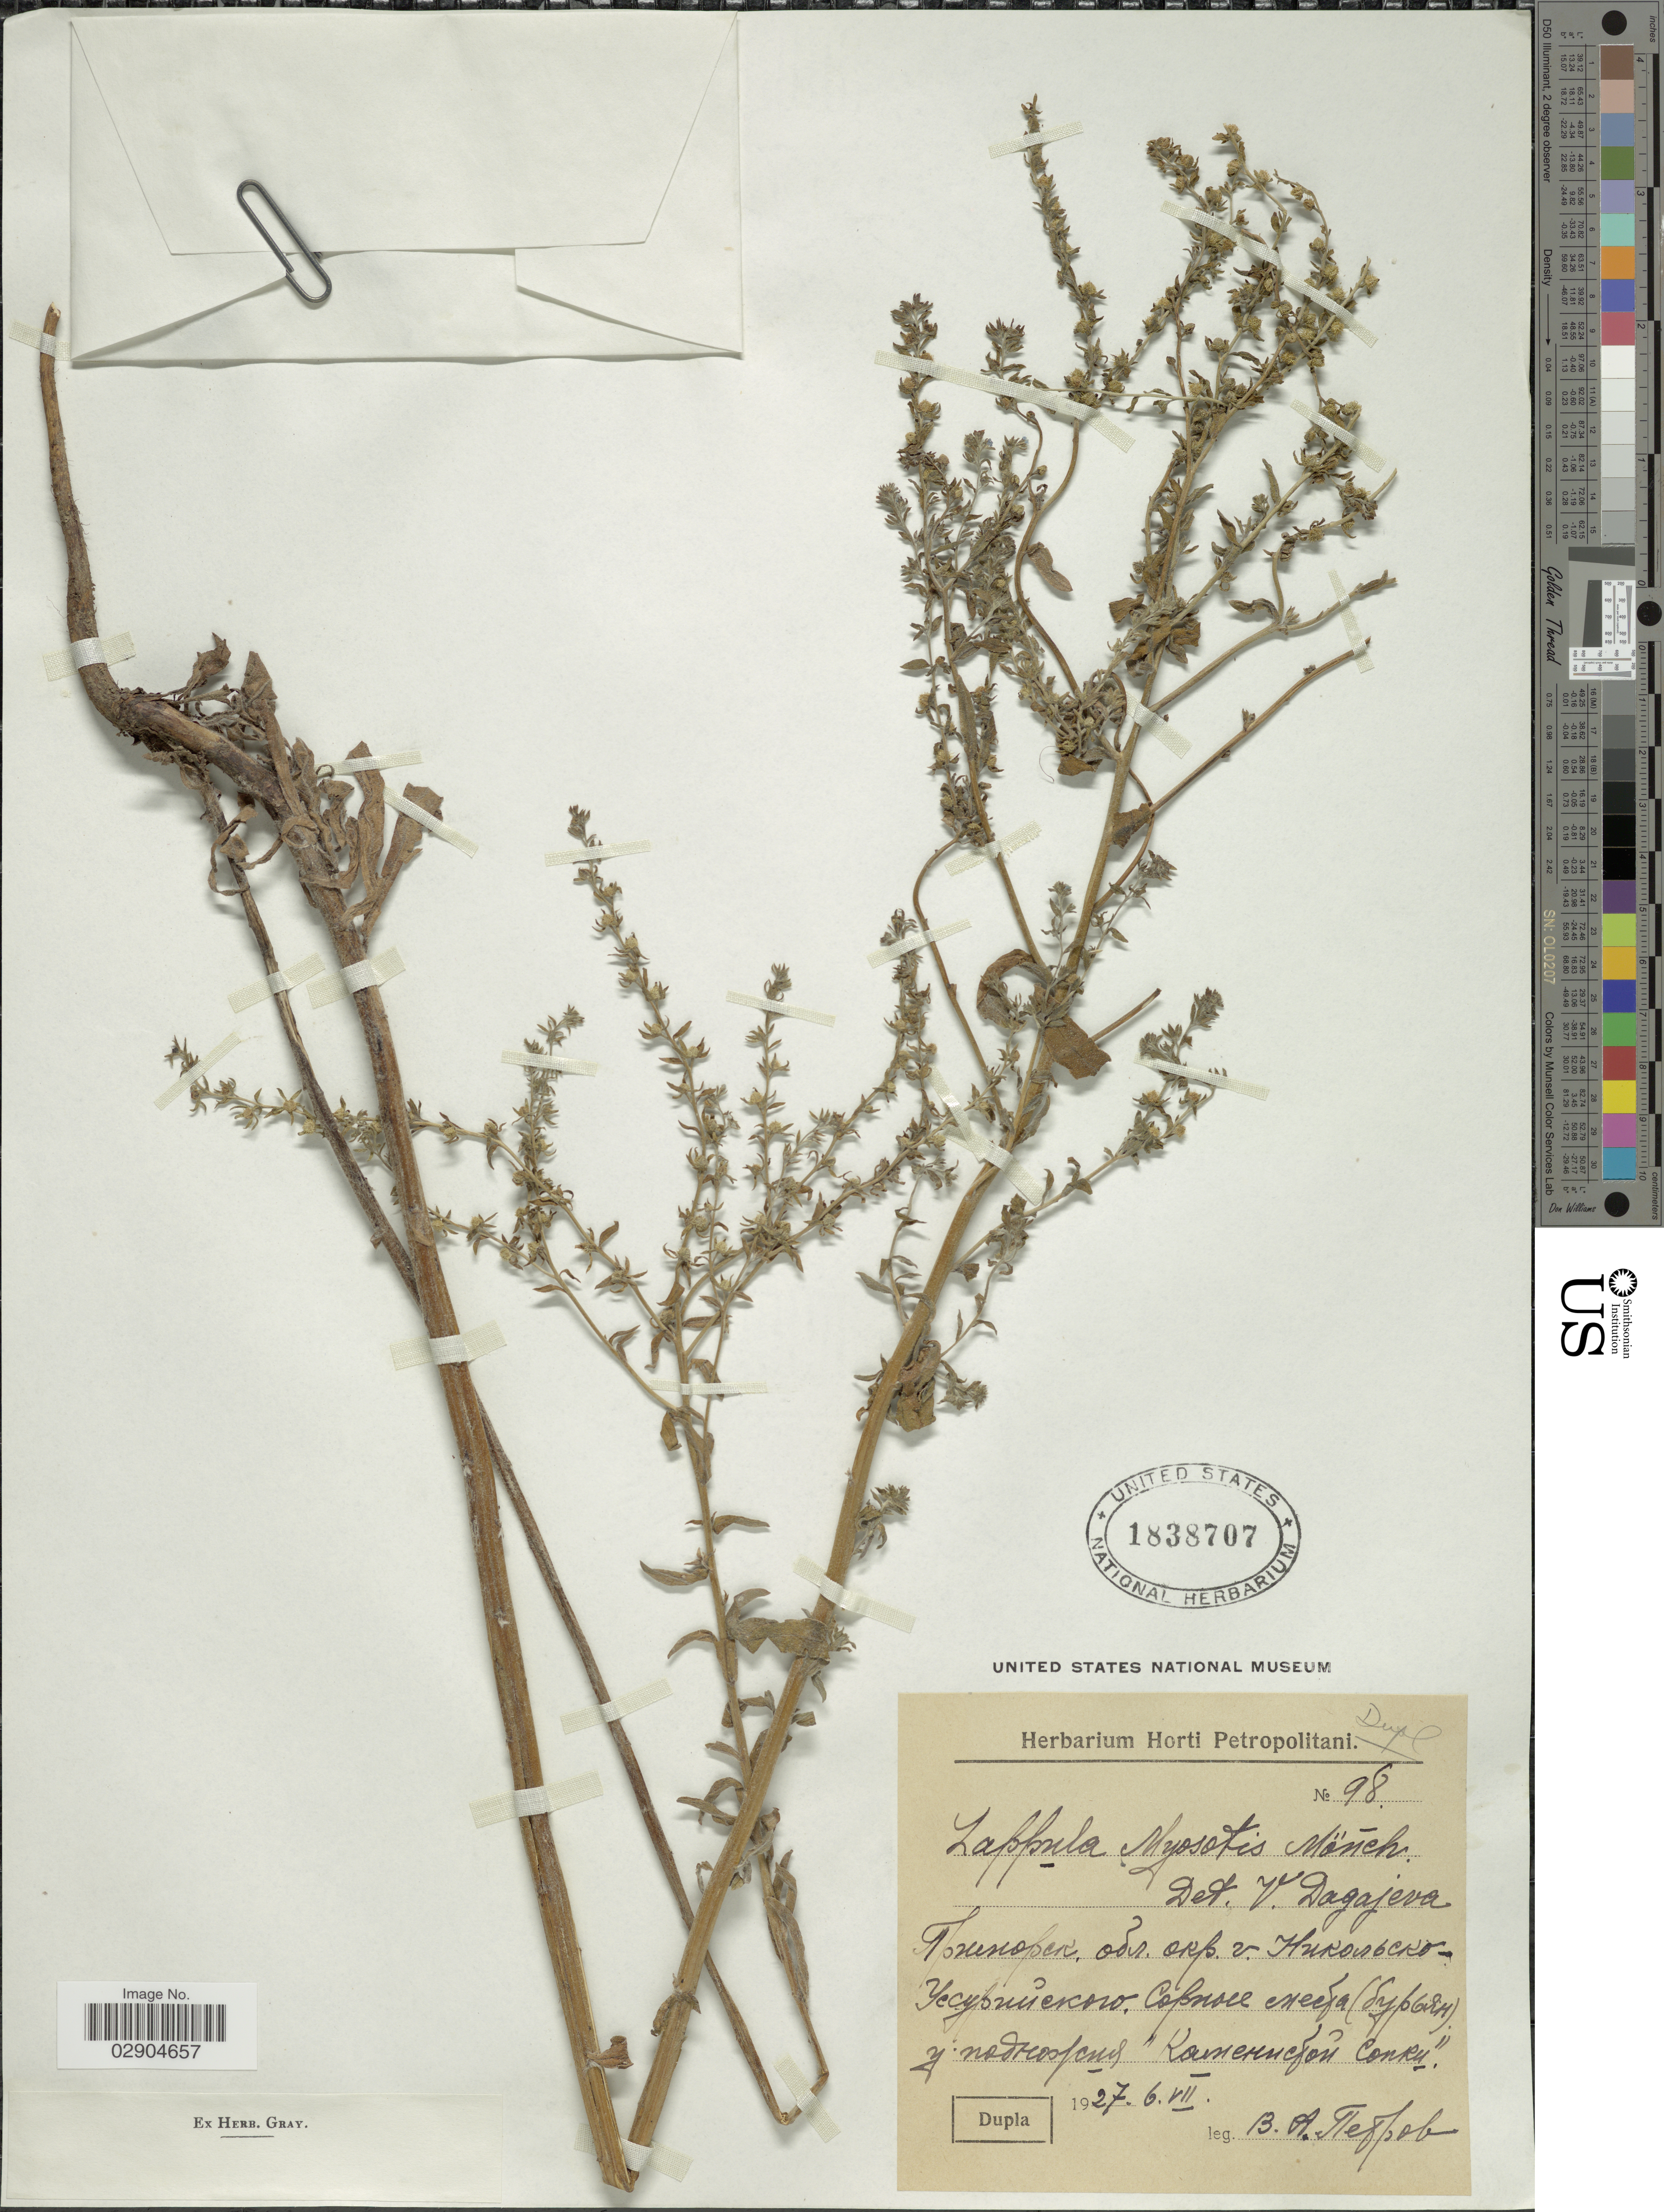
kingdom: Plantae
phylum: Tracheophyta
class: Magnoliopsida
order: Boraginales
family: Boraginaceae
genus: Lappula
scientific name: Lappula myosotis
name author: Moench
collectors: V. Petrov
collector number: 98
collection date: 1927-07-06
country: Russian Federation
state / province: Primorsky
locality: vicinity of Nikolsko-Ussuriysk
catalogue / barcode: US 1838707